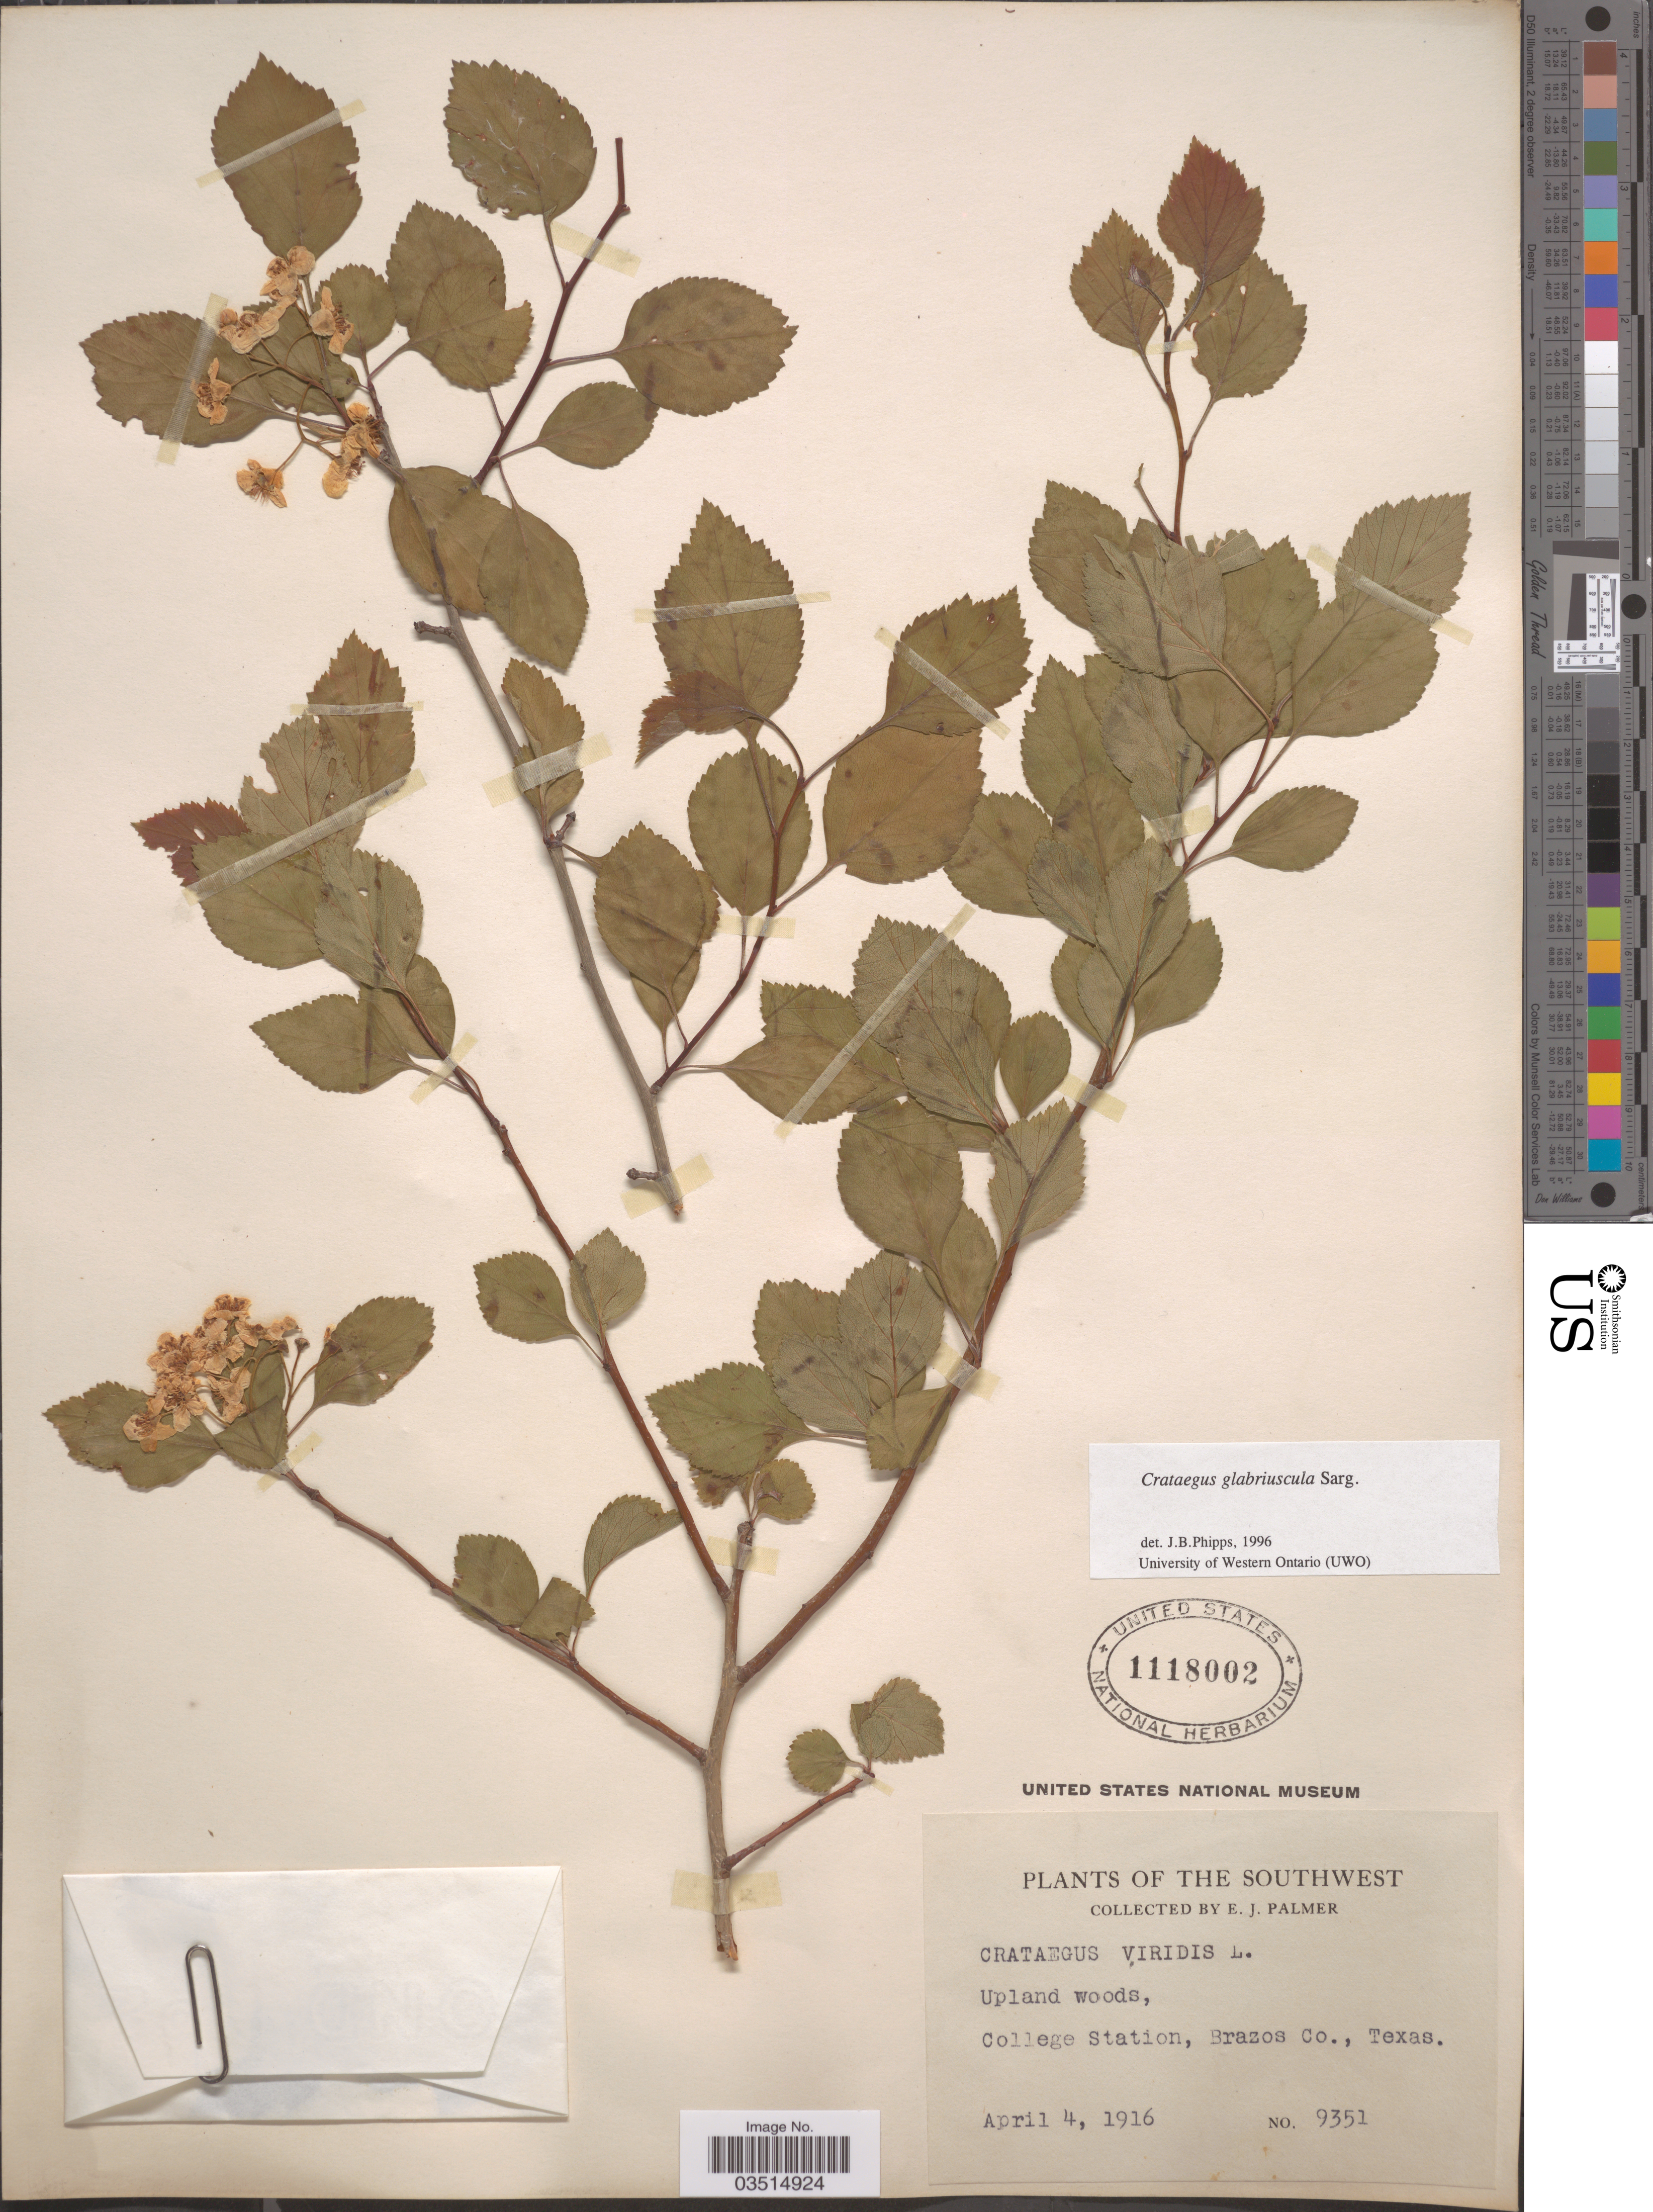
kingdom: Plantae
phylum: Tracheophyta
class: Magnoliopsida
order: Rosales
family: Rosaceae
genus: Crataegus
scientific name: Crataegus glabriuscula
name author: Sarg.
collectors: E. J. Palmer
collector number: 9351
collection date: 1916-04-04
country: United States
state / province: Texas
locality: The Southwest. College Station, Brazos Co.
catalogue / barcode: US 1118002